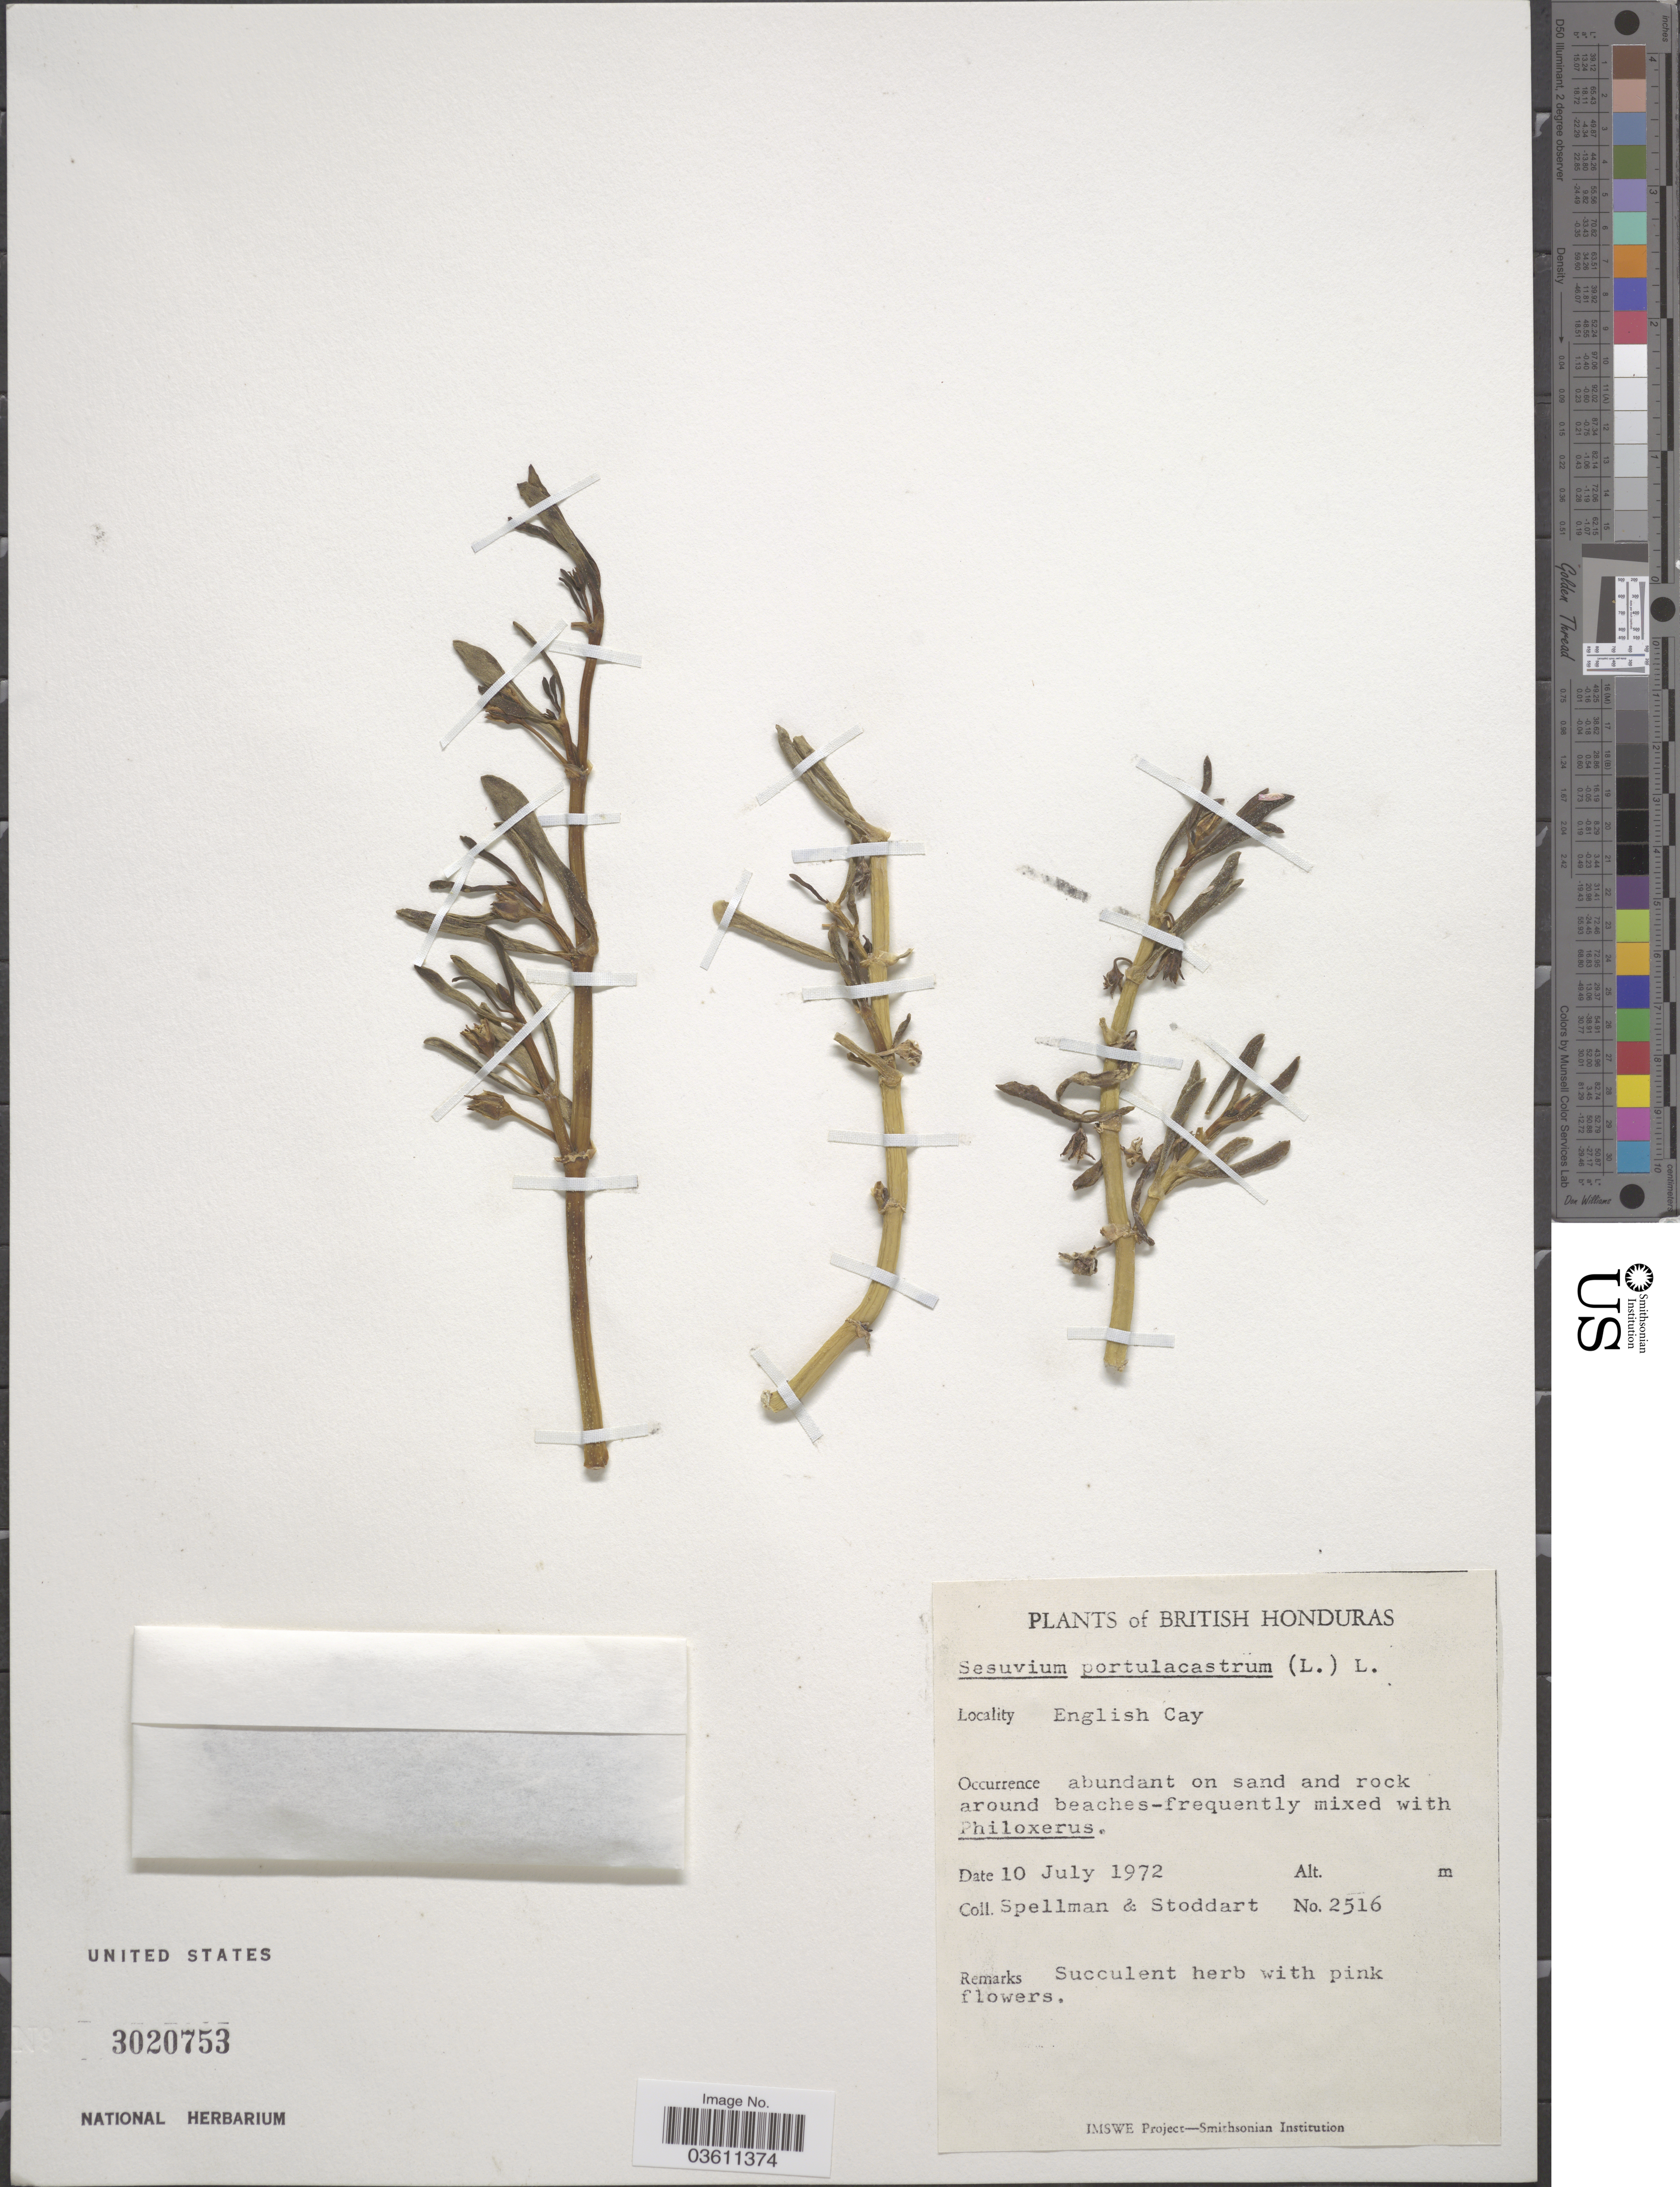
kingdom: Plantae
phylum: Tracheophyta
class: Magnoliopsida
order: Caryophyllales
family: Aizoaceae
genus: Sesuvium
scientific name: Sesuvium portulacastrum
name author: (L.) L.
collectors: Spellman, -- & -. Stoddart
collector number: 2516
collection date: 1972-07-10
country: Belize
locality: British Honduras. English Cay.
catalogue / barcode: US 3020753